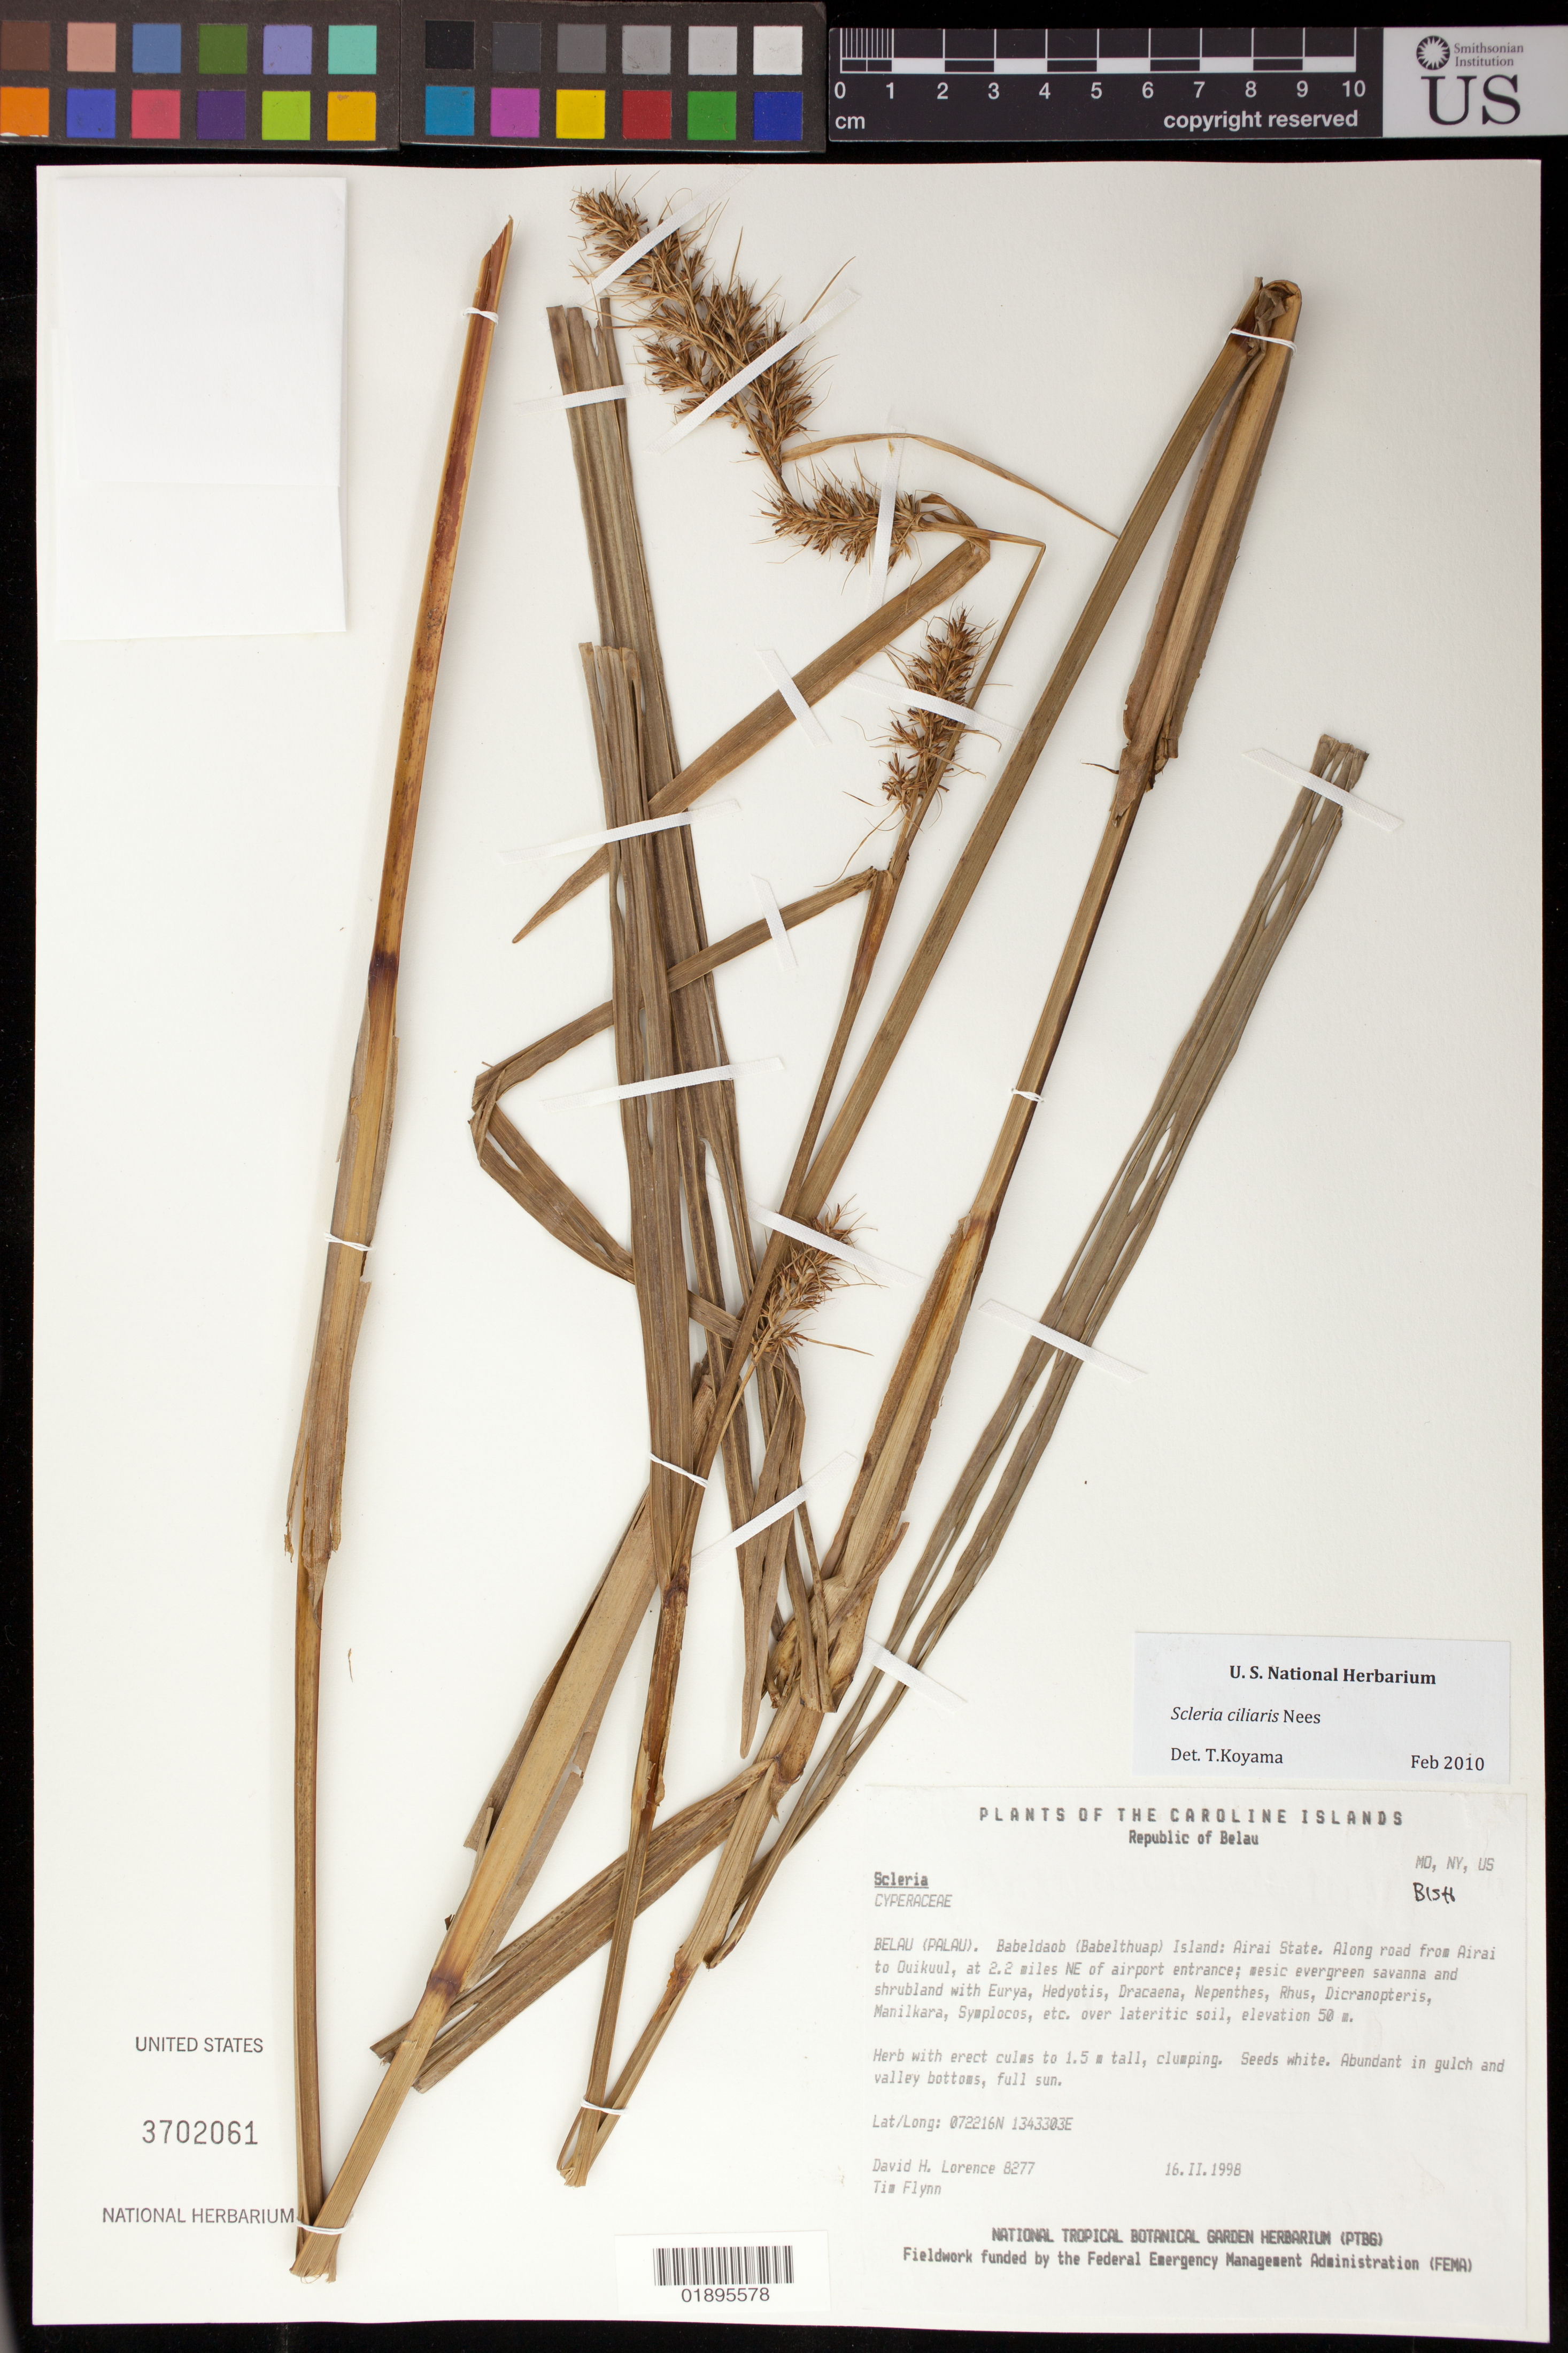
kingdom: Plantae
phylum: Tracheophyta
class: Liliopsida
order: Poales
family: Cyperaceae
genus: Scleria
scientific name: Scleria ciliaris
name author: Nees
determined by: Koyama, Tetsuo M.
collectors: D. Lorence & T. Flynn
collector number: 8277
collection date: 1998-02-16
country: Palau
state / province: Airai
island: Babeldaob [Babelthuap]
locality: Airai State. Along road from Airai to Ouikuul, at 2.2 NE of airport entrance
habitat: Mesic evergreen savanna and shrubland.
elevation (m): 50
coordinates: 072314N, 1343406E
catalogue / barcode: US 3702061